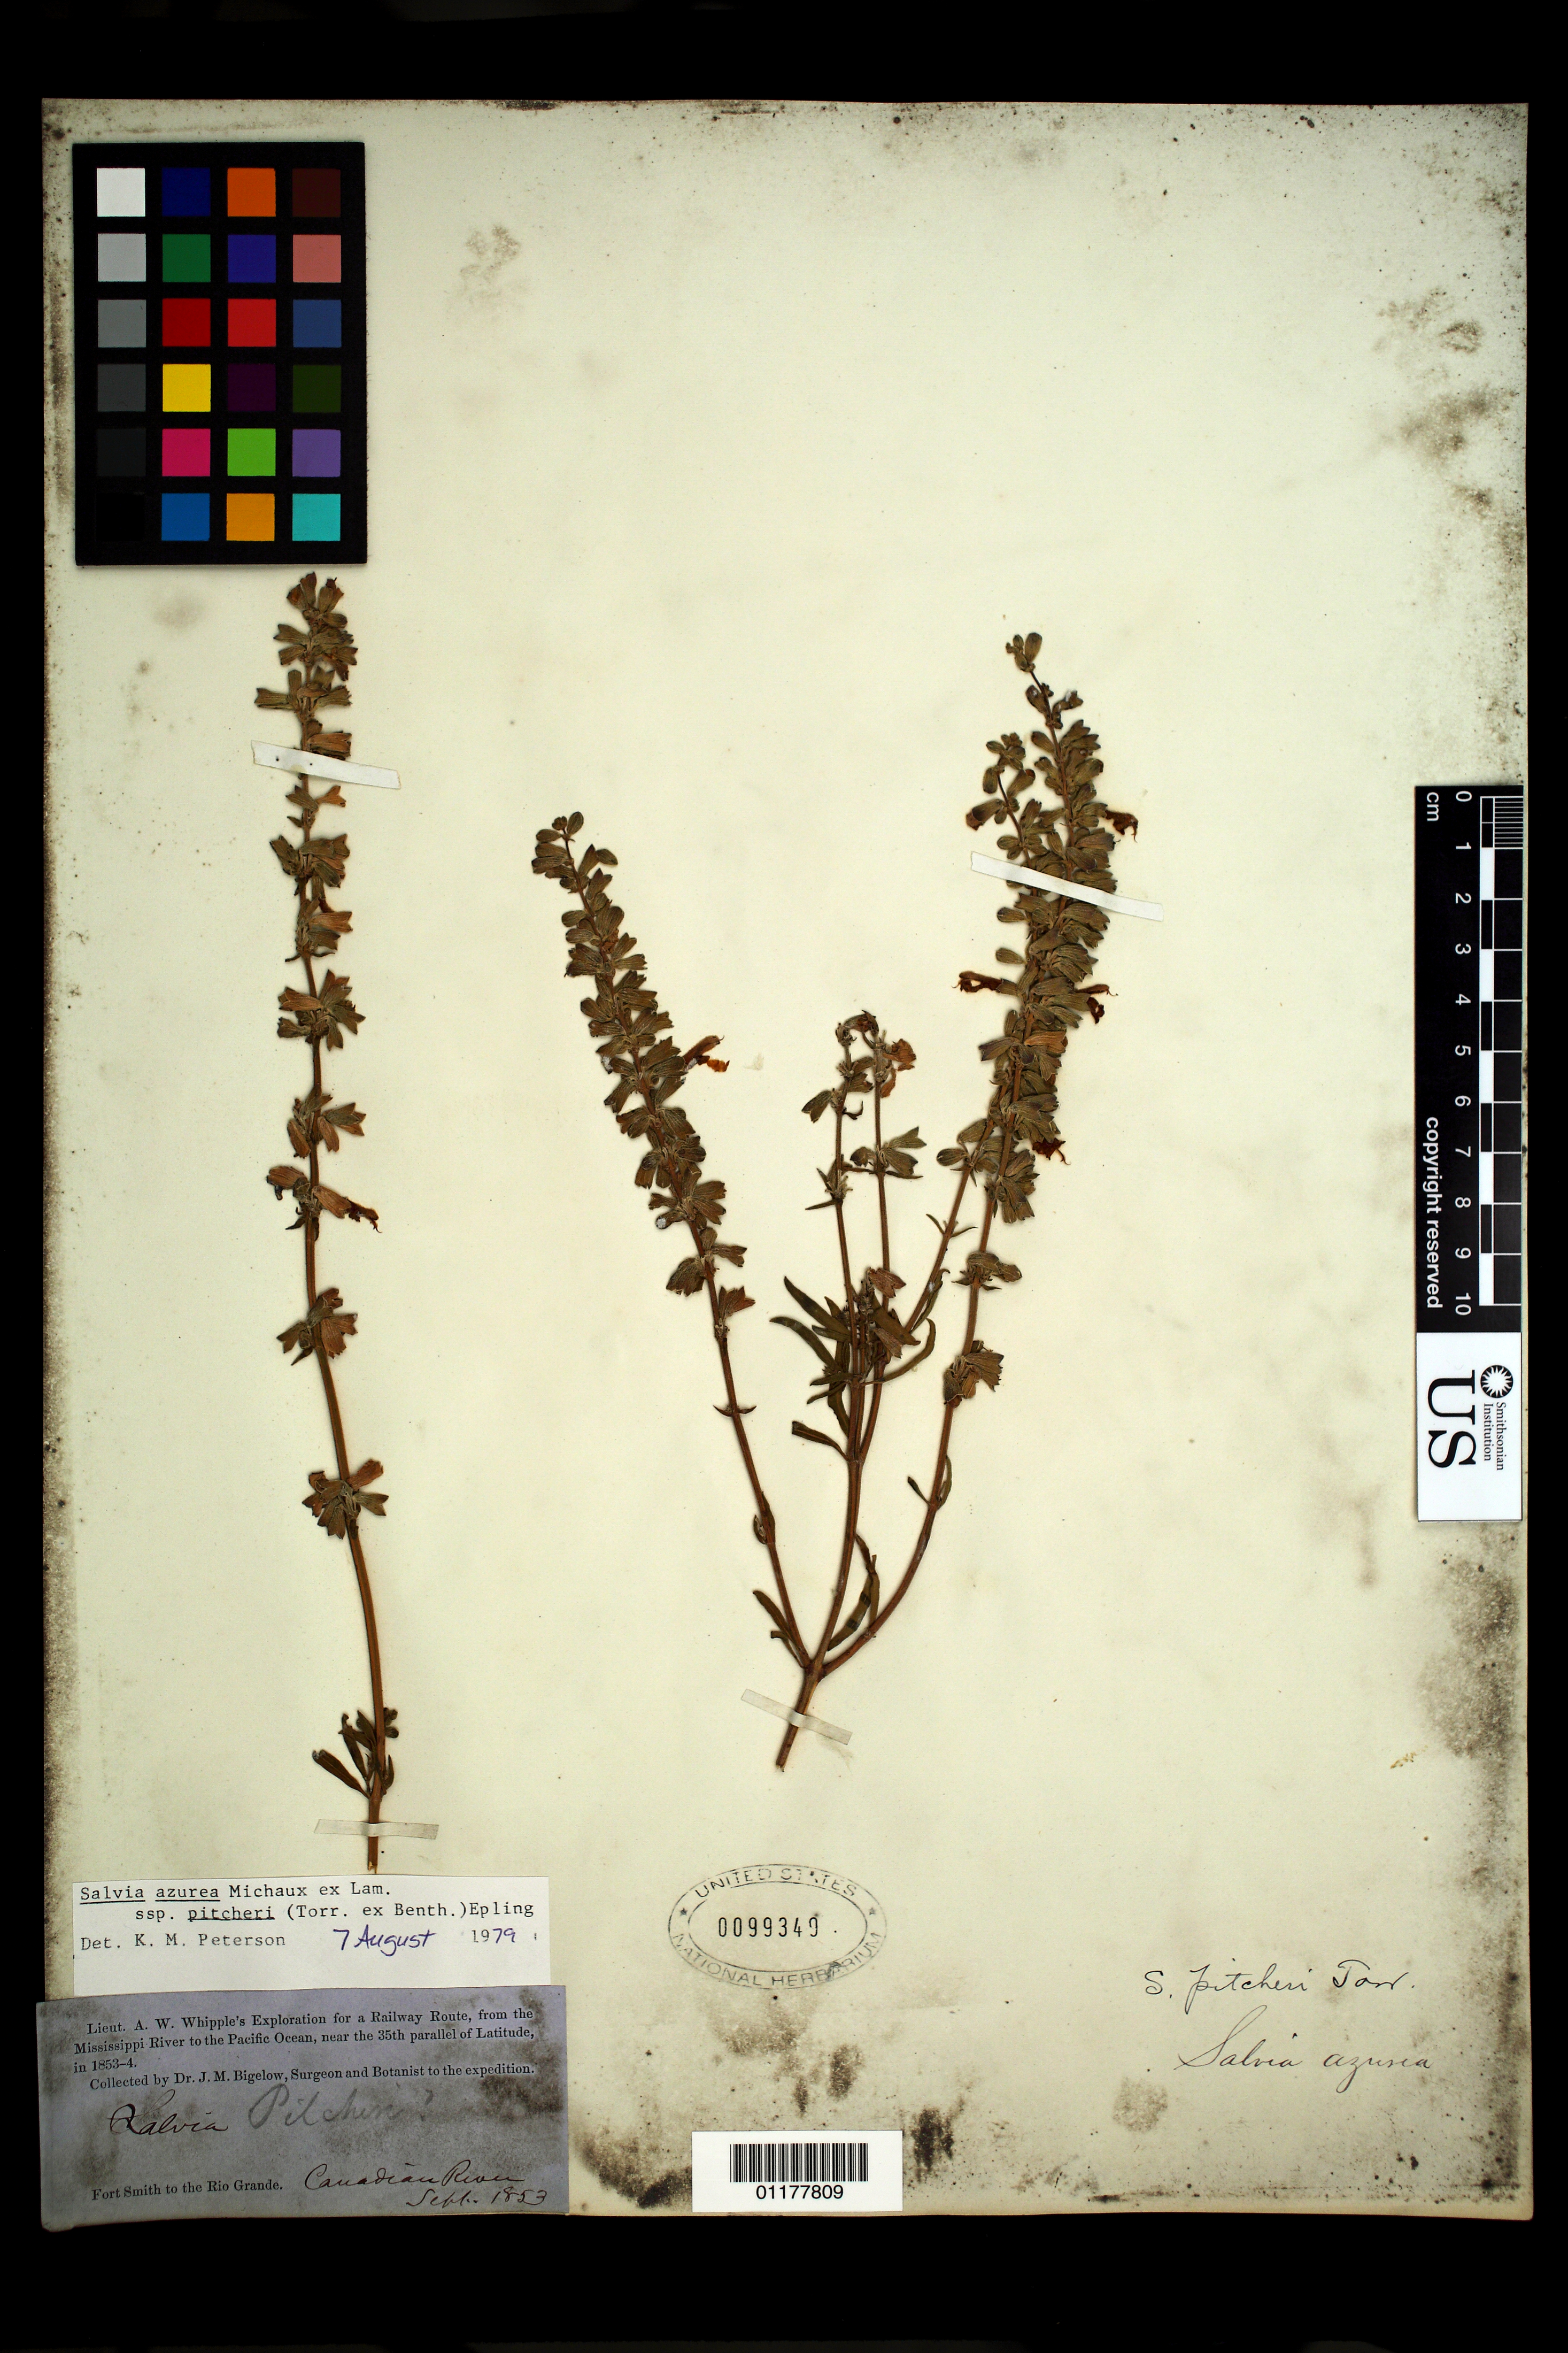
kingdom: Plantae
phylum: Tracheophyta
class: Magnoliopsida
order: Lamiales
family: Lamiaceae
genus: Salvia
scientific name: Salvia apiana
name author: Jeps.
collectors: J. G. Cooper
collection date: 1861-06-08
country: United States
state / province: California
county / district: San Bernardino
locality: Cajon Pass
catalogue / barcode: US 322462